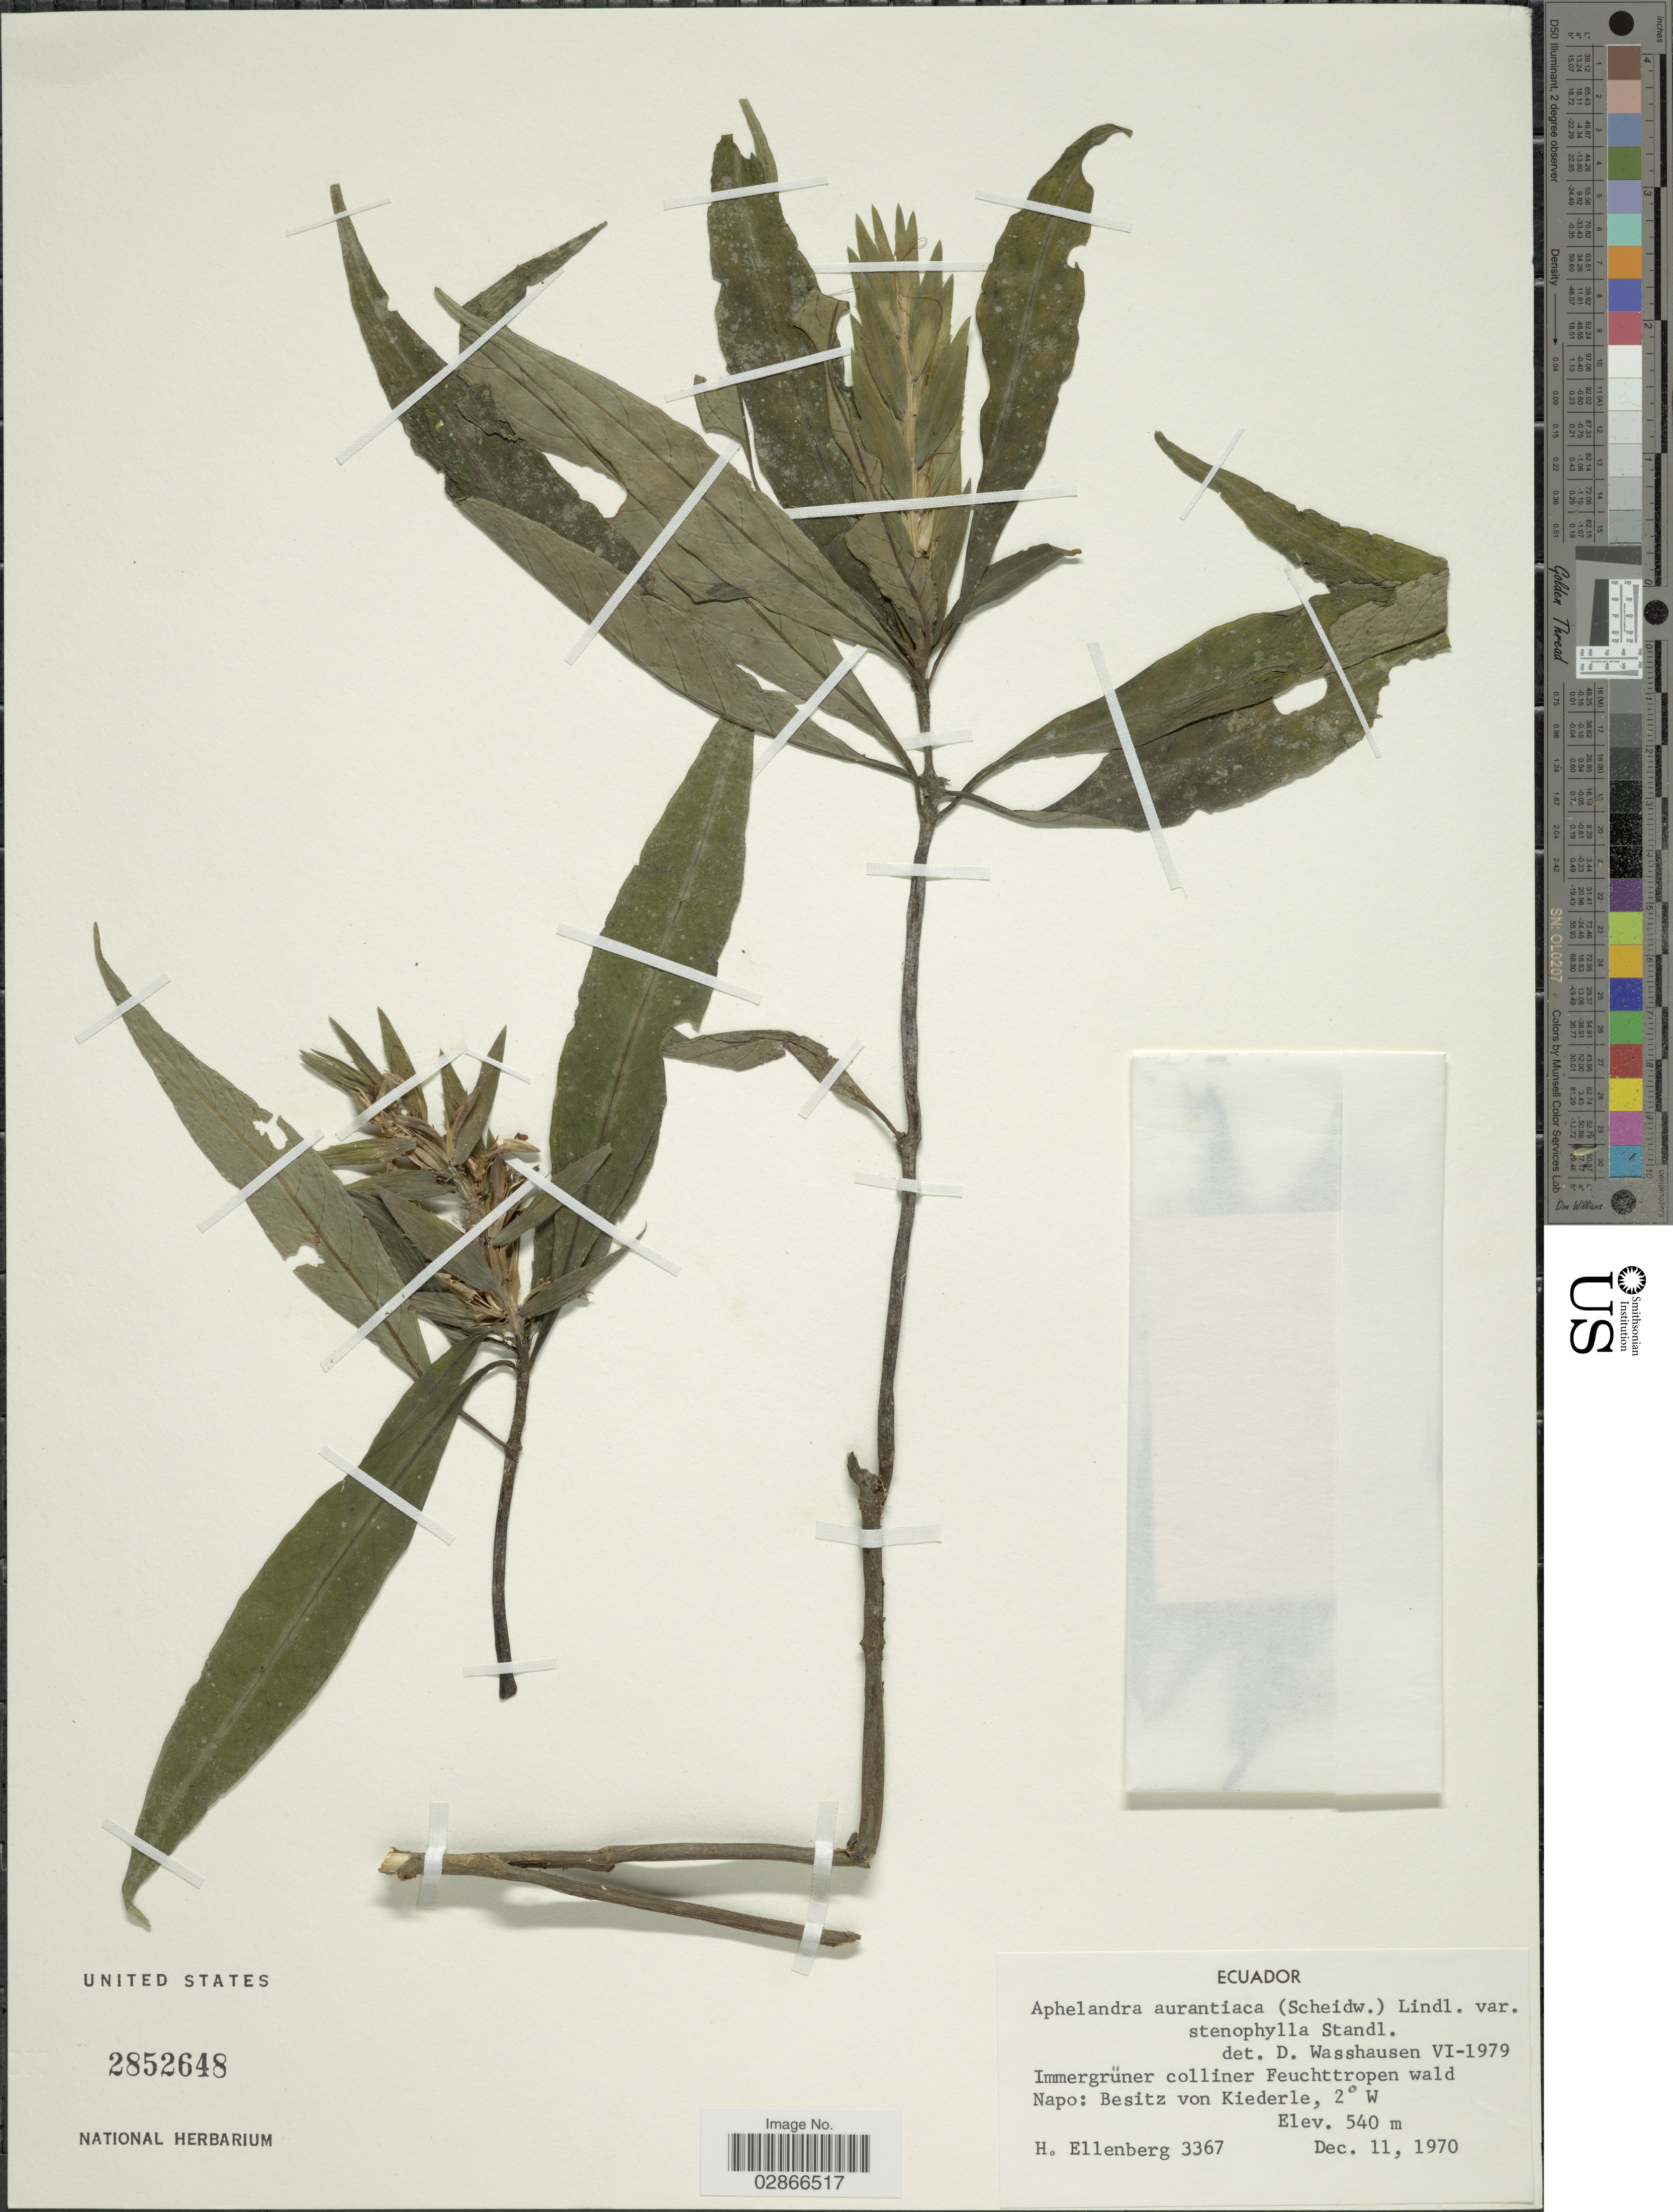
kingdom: Plantae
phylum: Tracheophyta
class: Magnoliopsida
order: Lamiales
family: Acanthaceae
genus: Aphelandra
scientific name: Aphelandra aurantiaca var. stenophylla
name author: Standl.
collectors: H. Ellenberg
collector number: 3367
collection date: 1970-12-11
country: Ecuador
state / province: Napo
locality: Besitz von Kiederle.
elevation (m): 540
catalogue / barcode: US 2852648